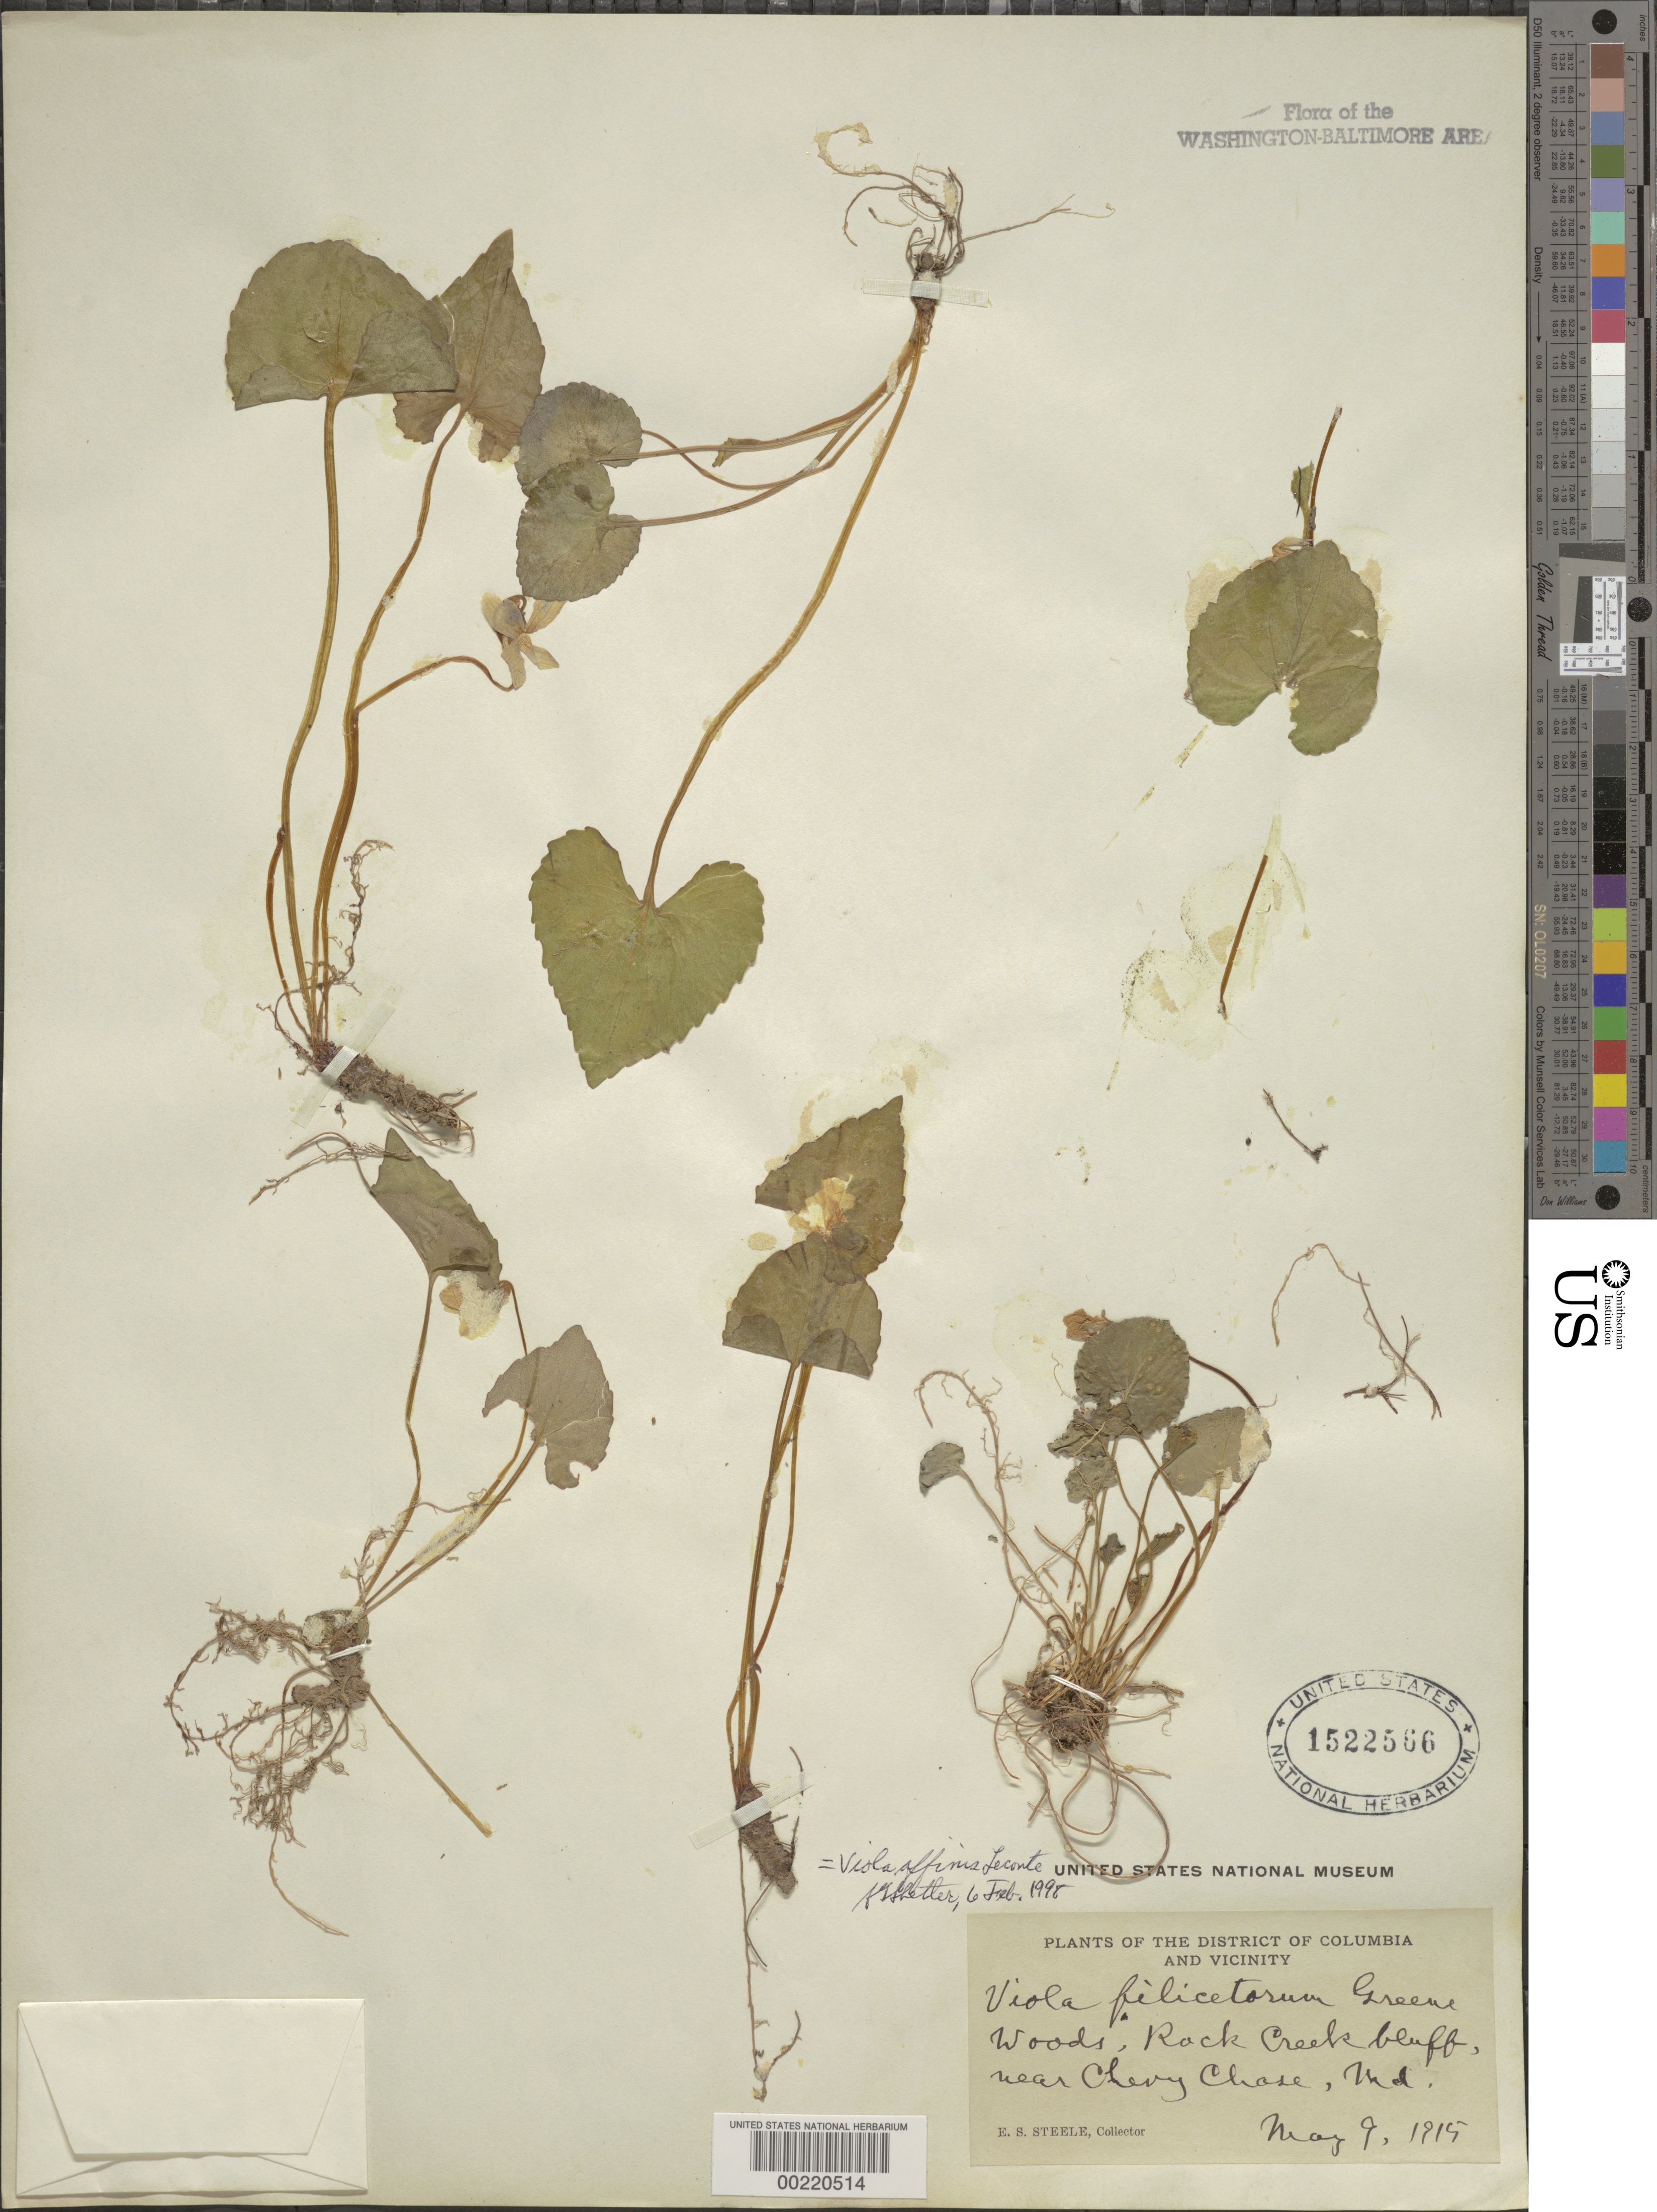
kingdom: Plantae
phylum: Tracheophyta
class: Magnoliopsida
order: Malpighiales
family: Violaceae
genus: Viola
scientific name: Viola sororia var. affinis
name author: (LeConte) McKinney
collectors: E. Steele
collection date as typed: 09 May 1915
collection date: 1915-05-09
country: United States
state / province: Maryland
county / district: Montgomery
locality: Rock Creek Bluff, Chevy Chase vicinity Rock Creek Park and vicinity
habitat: Woods, bluffs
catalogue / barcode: US 1522566